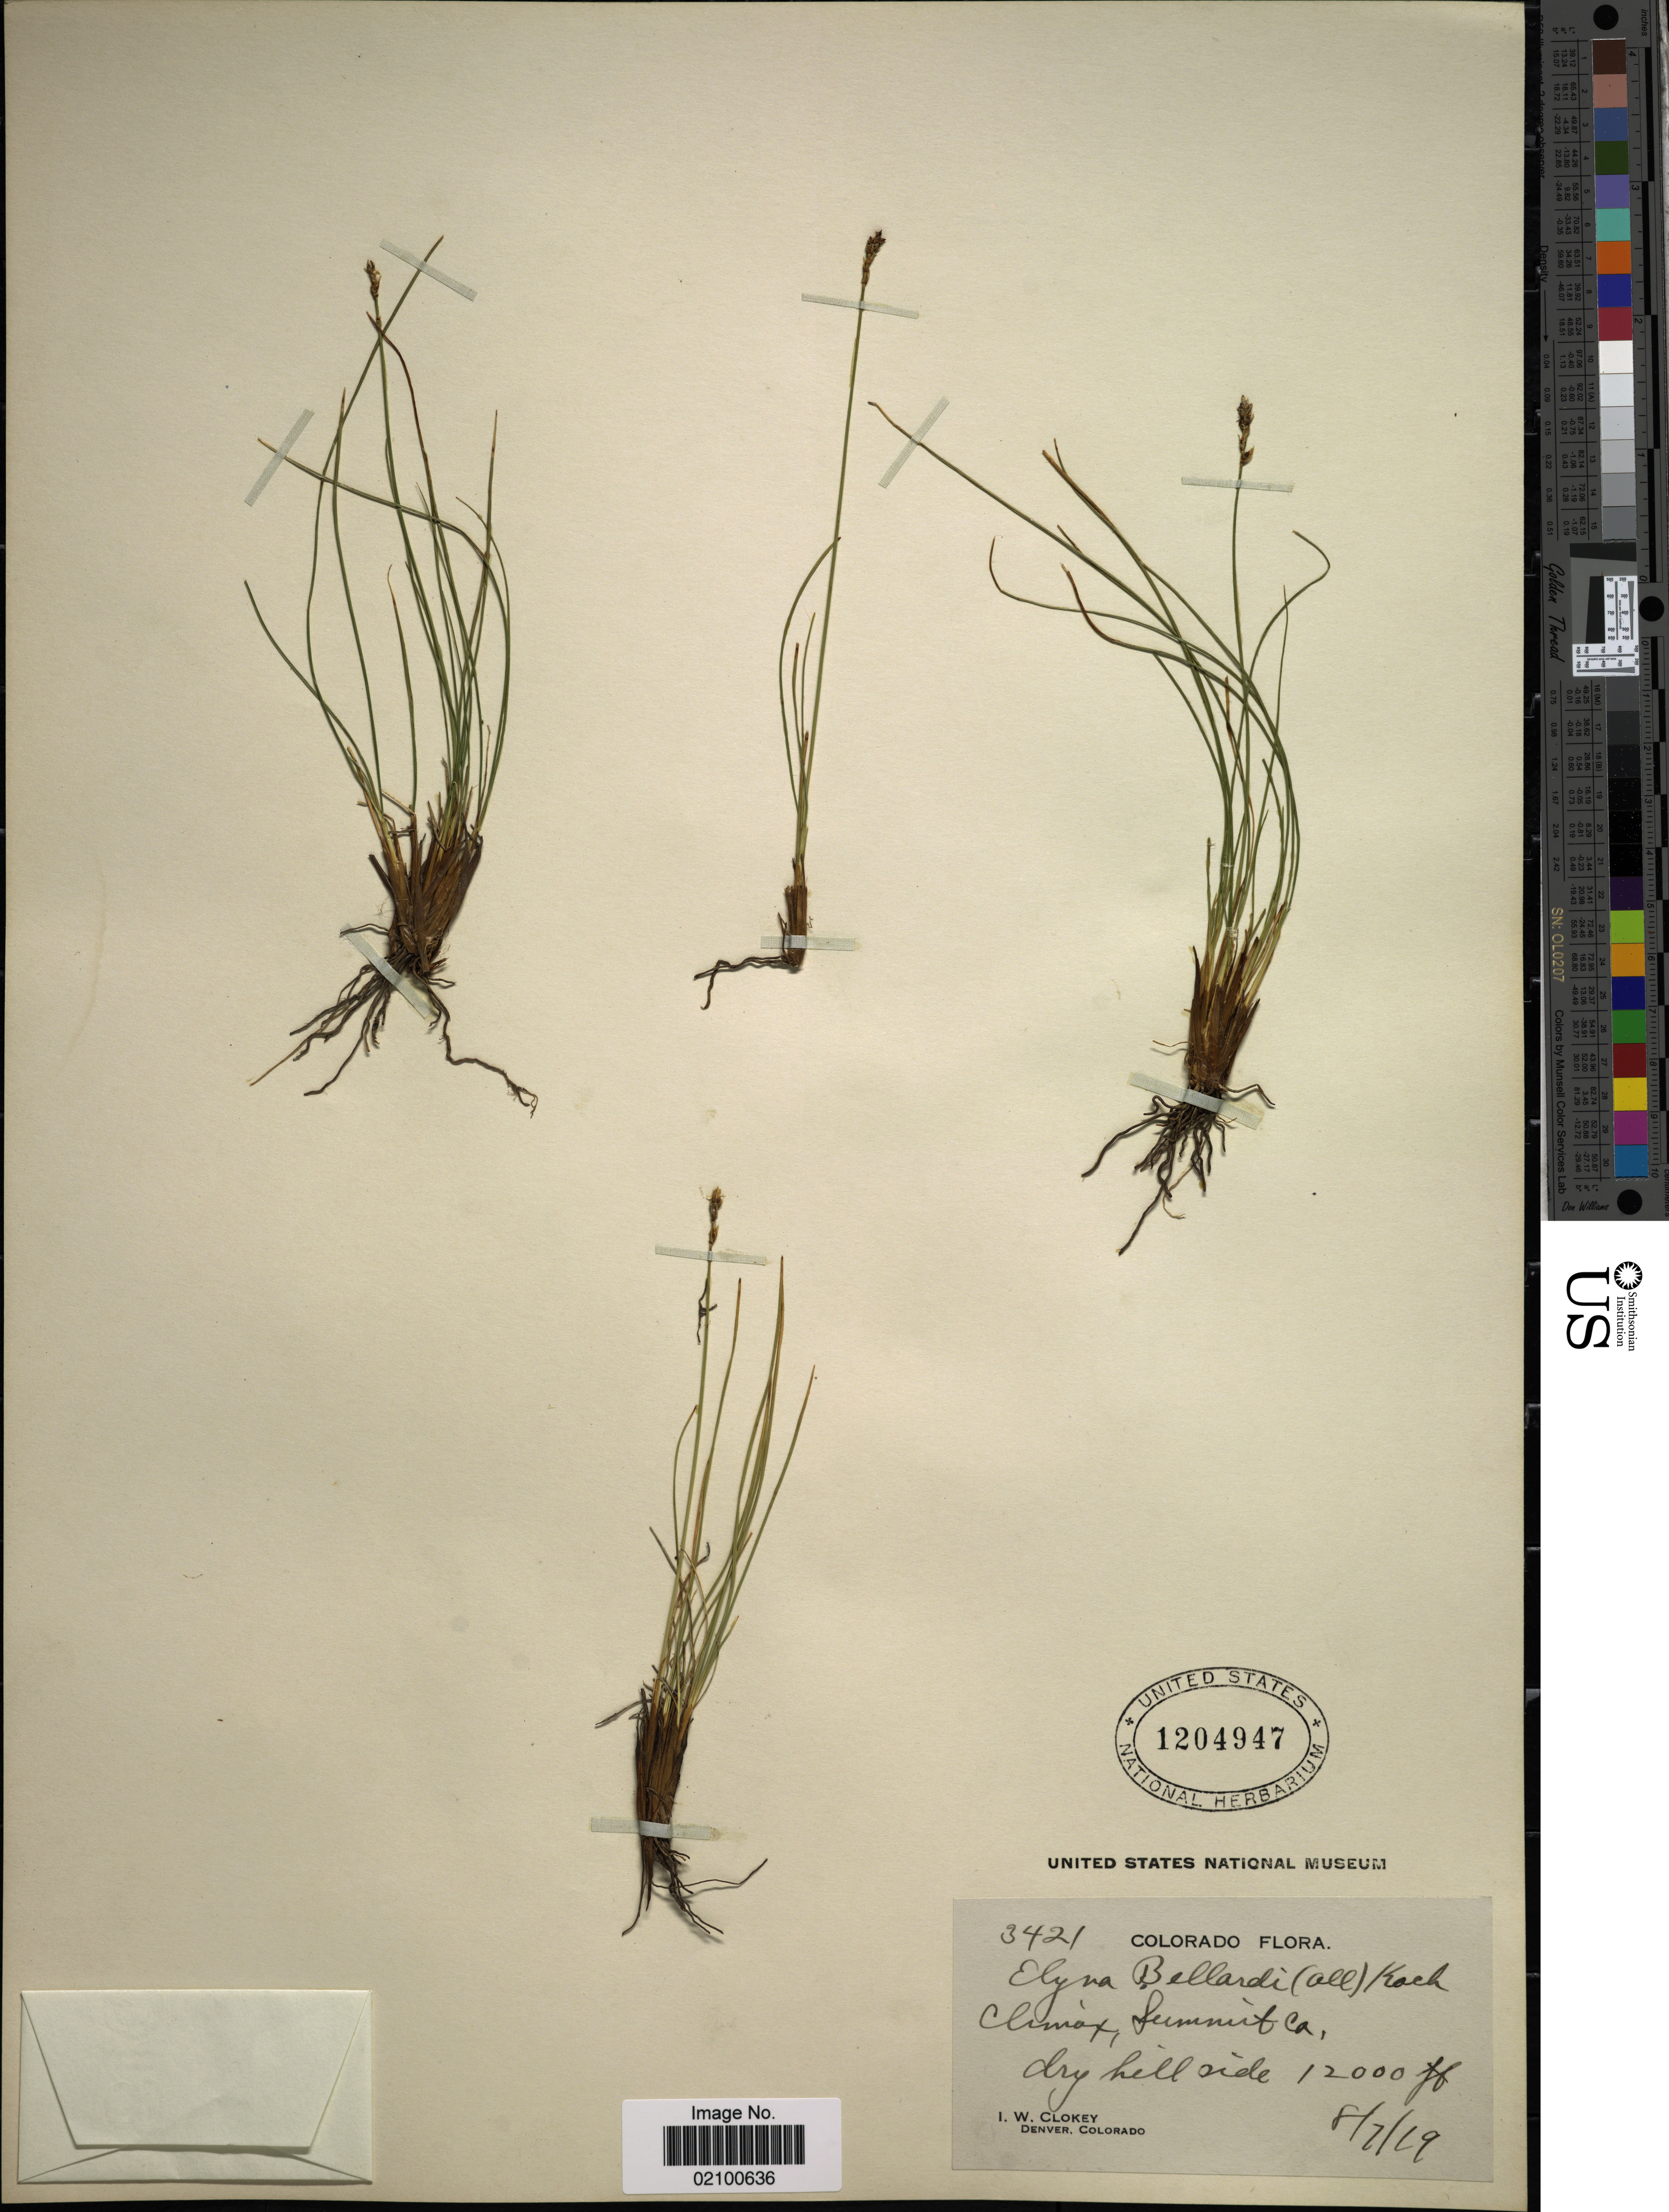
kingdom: Plantae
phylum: Tracheophyta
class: Liliopsida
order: Poales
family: Cyperaceae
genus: Carex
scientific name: Carex myosuroides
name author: Vill.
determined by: Strong, M. T., (US), Smithsonian Institution - National Museum of Natural History (UNITED STATES)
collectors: I. W. Clokey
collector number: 3421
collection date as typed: Transcribed d/m/y: 7/8/19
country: United States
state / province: Colorado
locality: Climax, Summit Co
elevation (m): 3658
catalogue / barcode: US 1204947